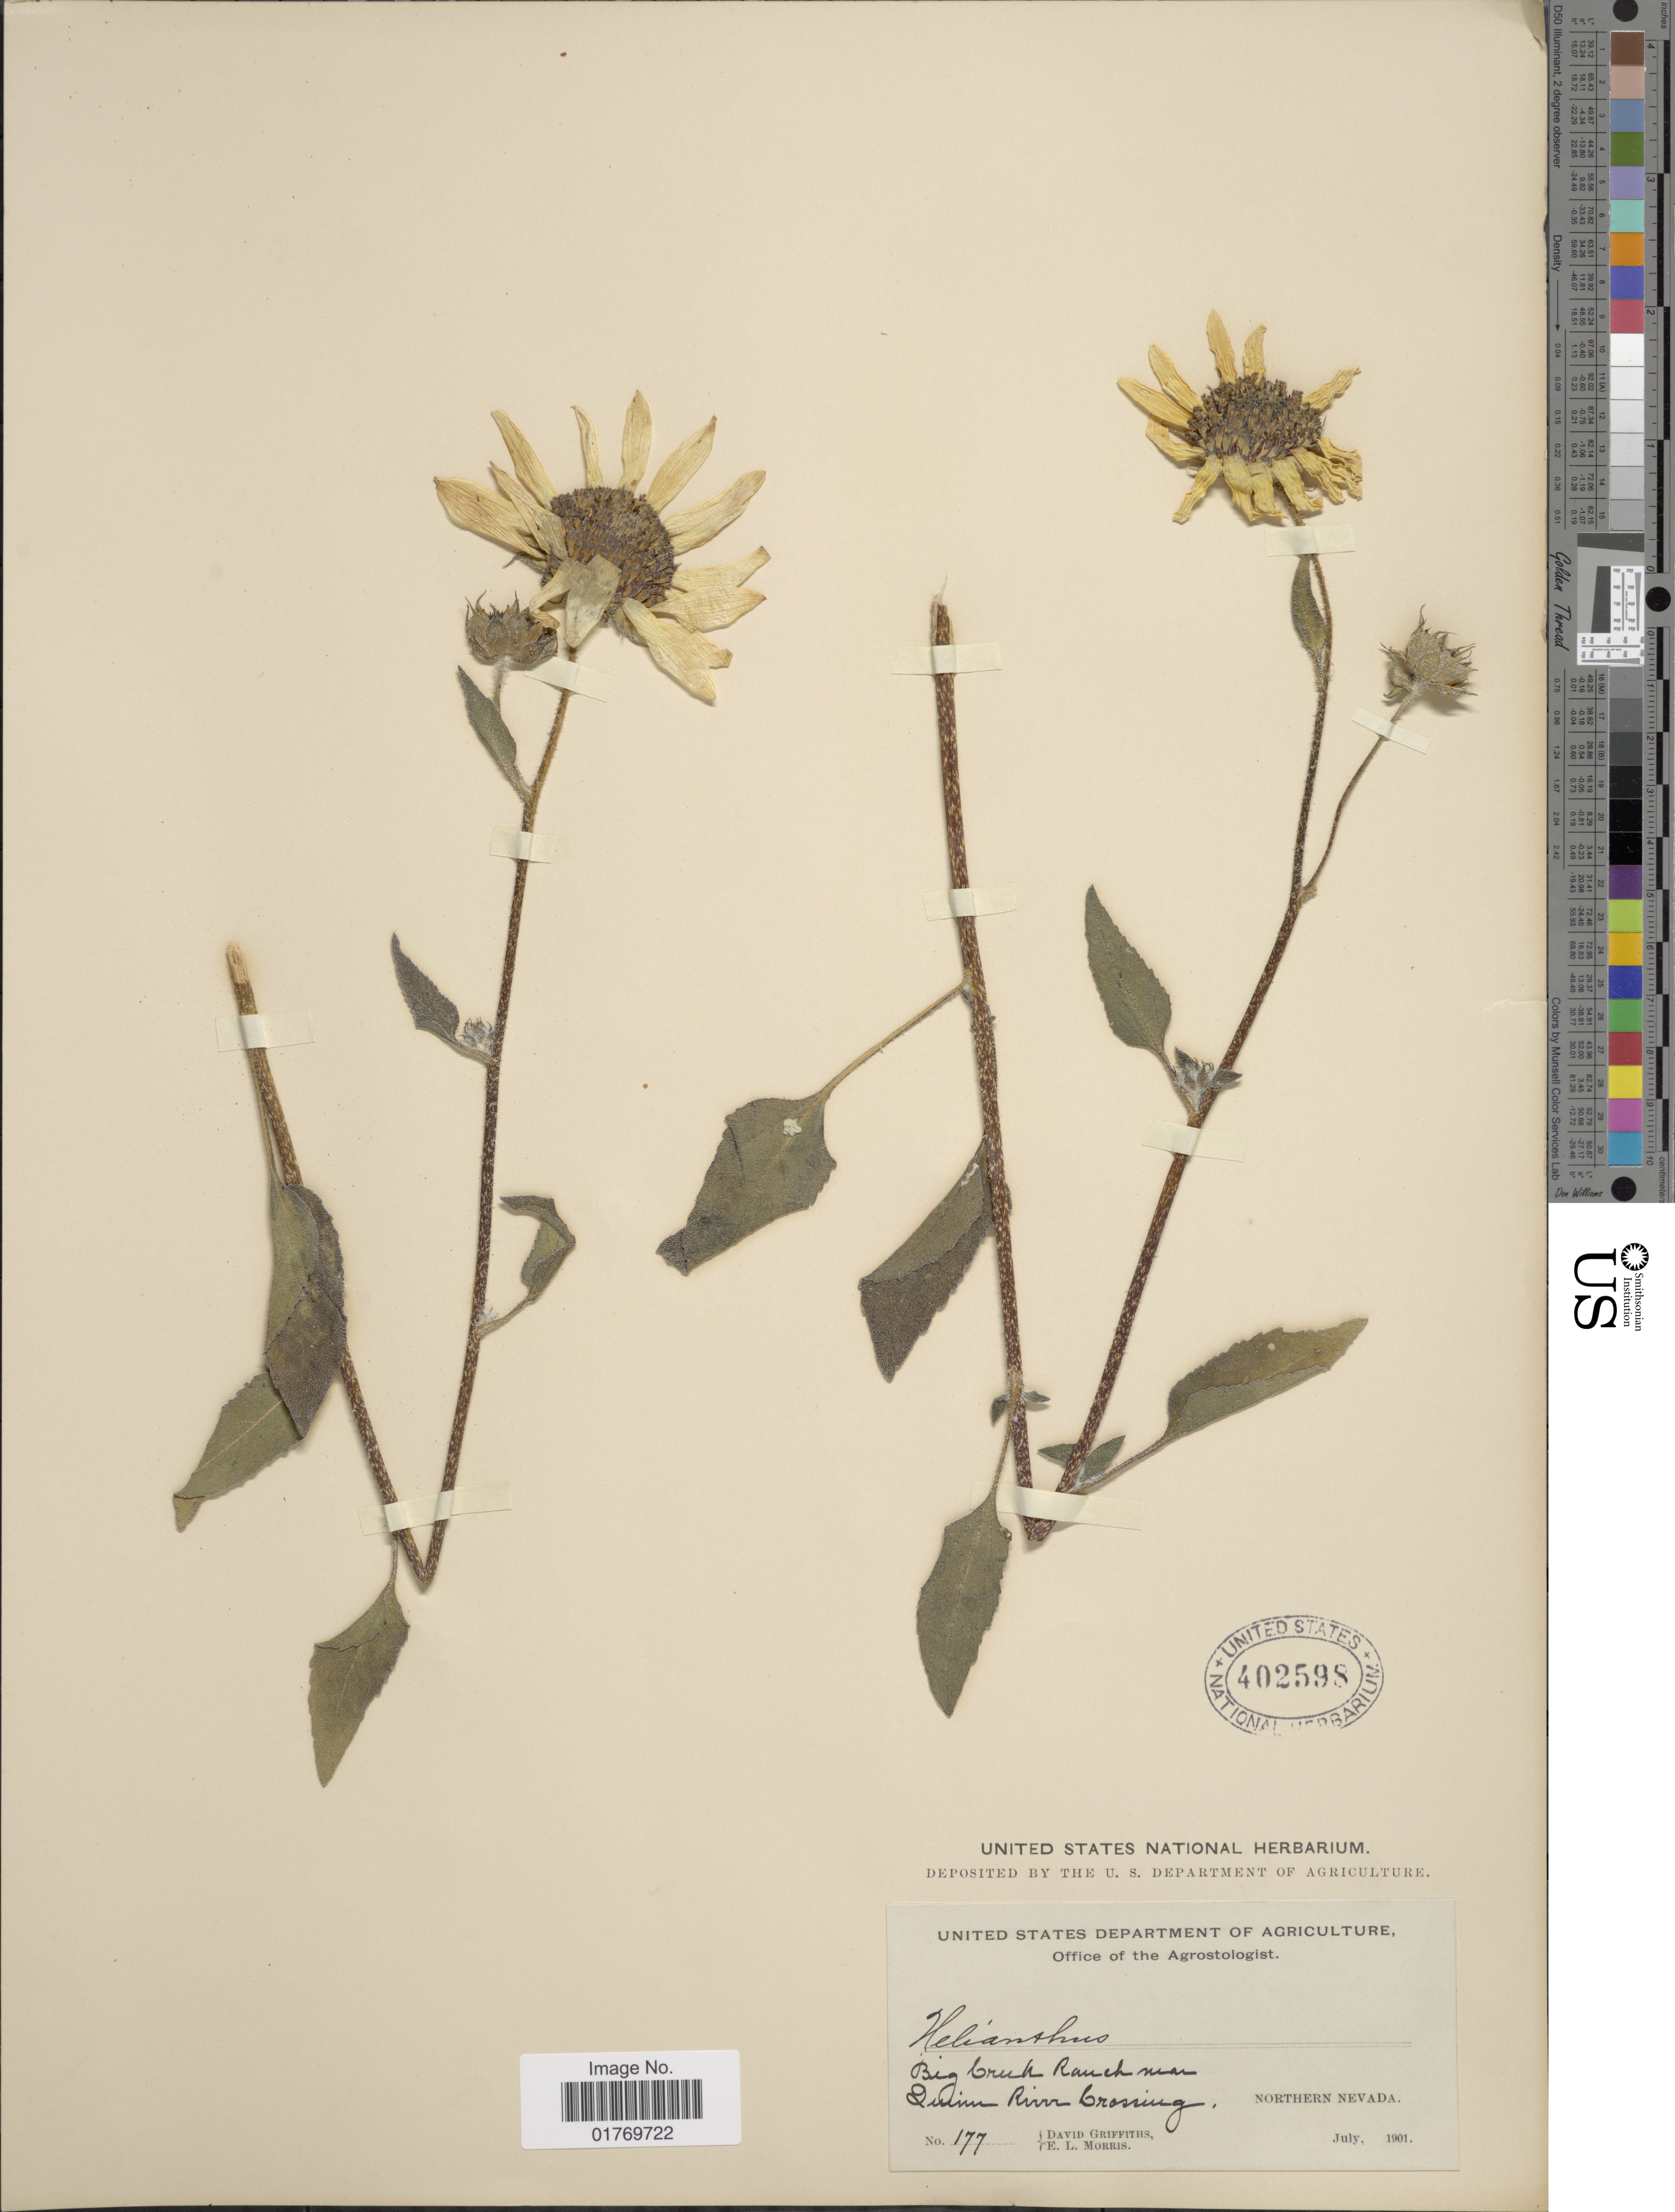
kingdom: Plantae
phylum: Tracheophyta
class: Magnoliopsida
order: Asterales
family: Asteraceae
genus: Helianthus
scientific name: Helianthus annuus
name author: L.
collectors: D. Griffiths & E. Morris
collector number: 177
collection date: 1901-07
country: United States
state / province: Nevada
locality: Big Creek Ranch near Quinn River Crossing, Northern Nevada.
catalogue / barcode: US 402598